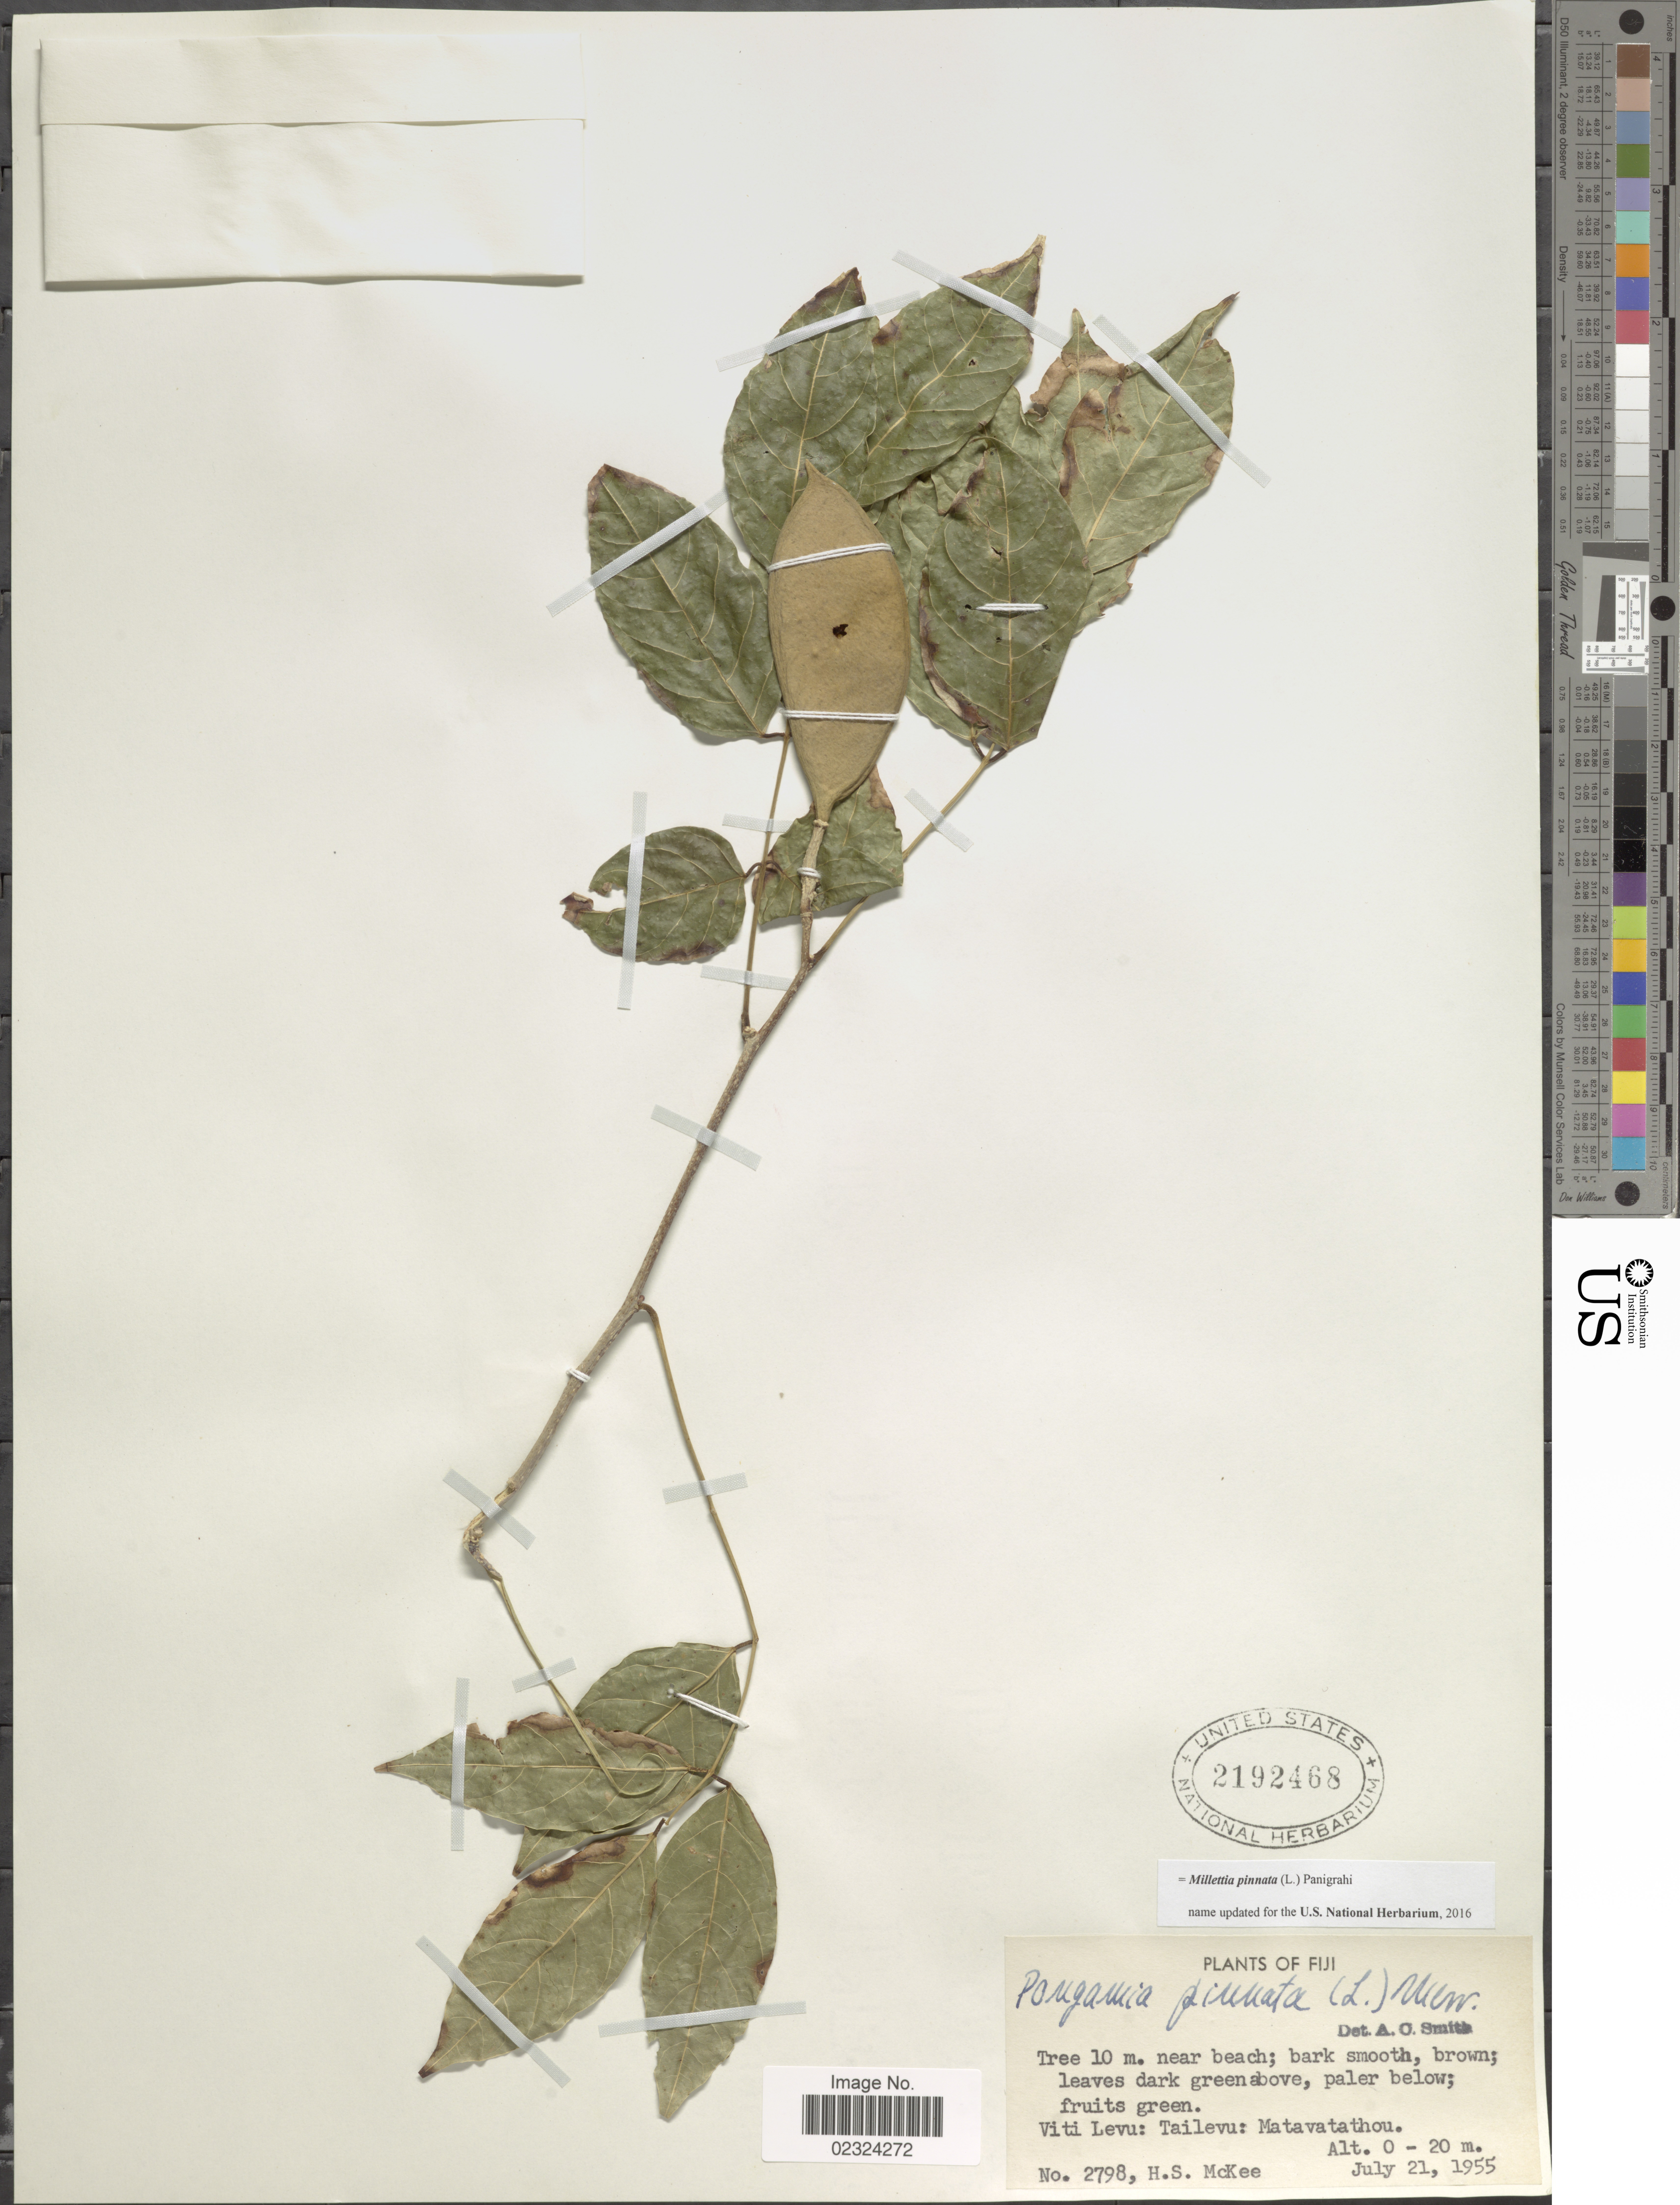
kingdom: Plantae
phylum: Tracheophyta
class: Magnoliopsida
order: Fabales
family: Fabaceae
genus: Millettia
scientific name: Millettia pinnata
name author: (L.) Panigrahi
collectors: H. S. McKee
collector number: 2798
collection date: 1955-07-21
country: Fiji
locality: Viti Levu: Tailevu: Matavatathou.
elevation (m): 0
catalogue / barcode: US 2192468